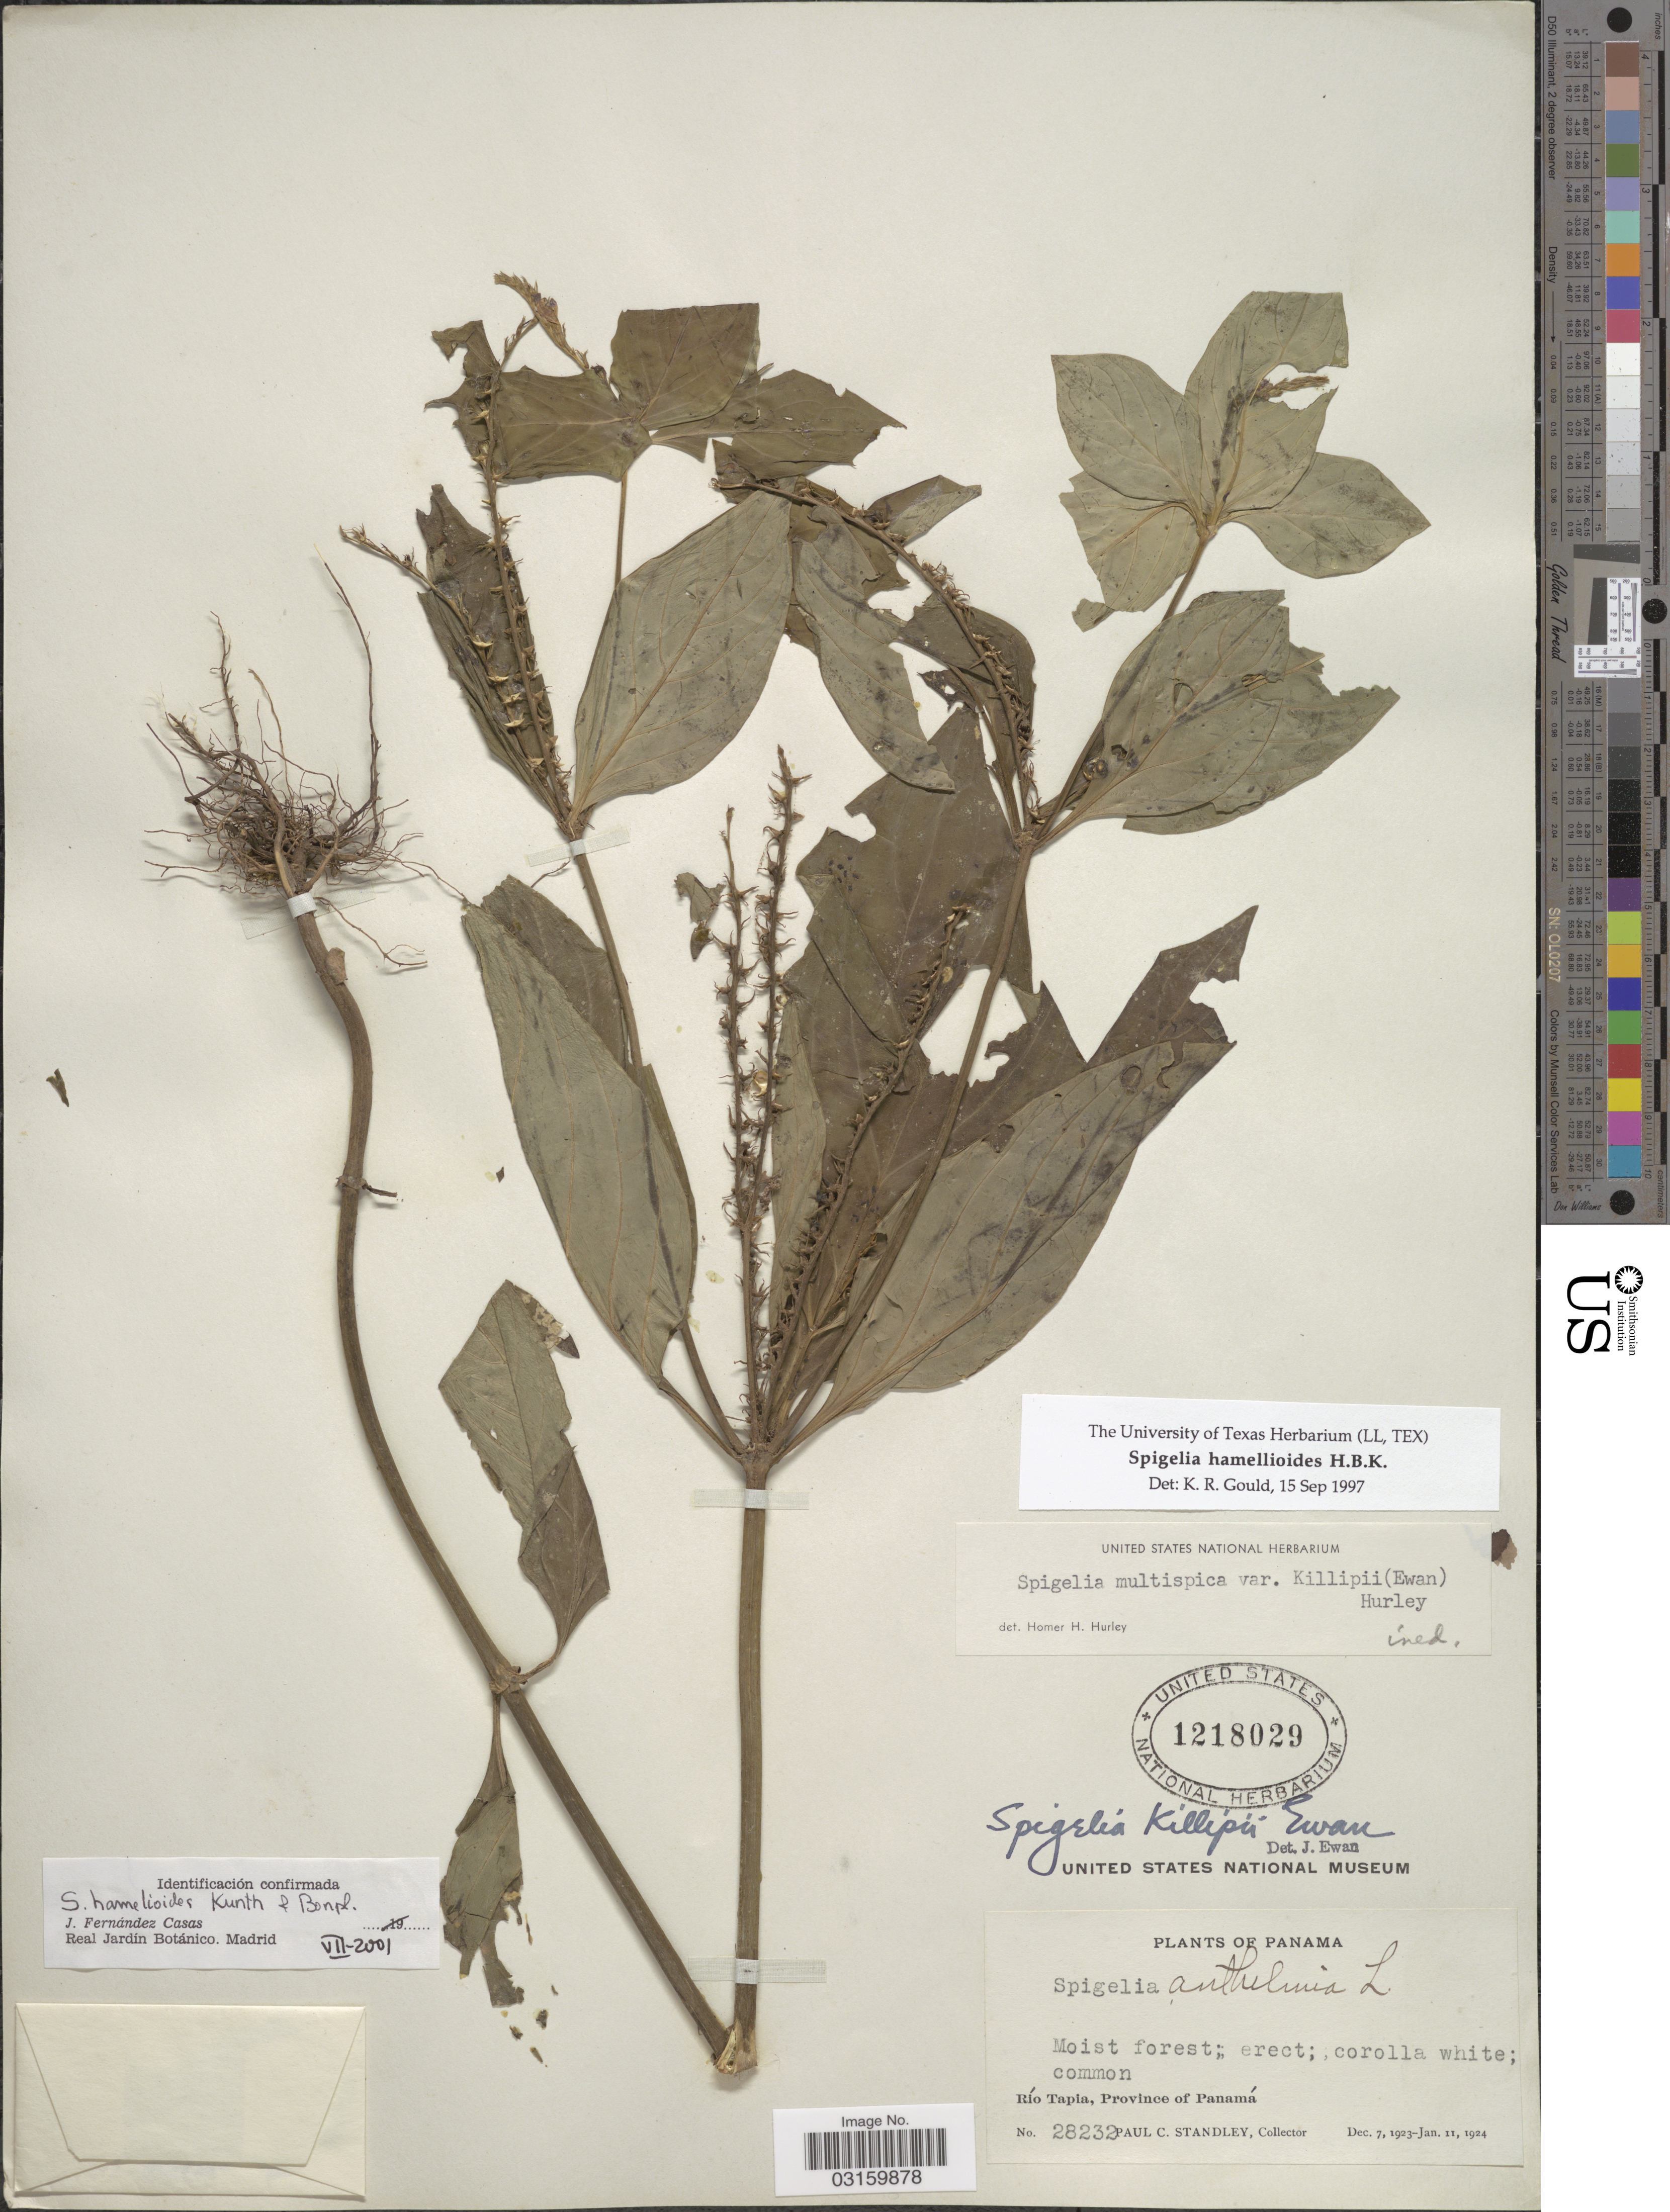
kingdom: Plantae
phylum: Tracheophyta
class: Magnoliopsida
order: Gentianales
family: Loganiaceae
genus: Spigelia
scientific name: Spigelia hamelioides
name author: Kunth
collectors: P. C. Standley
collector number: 28232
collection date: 1923-12-07/1924-01-11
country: Panama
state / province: Panamá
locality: Río Tapia, Province of Panamá.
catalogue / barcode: US 1218029